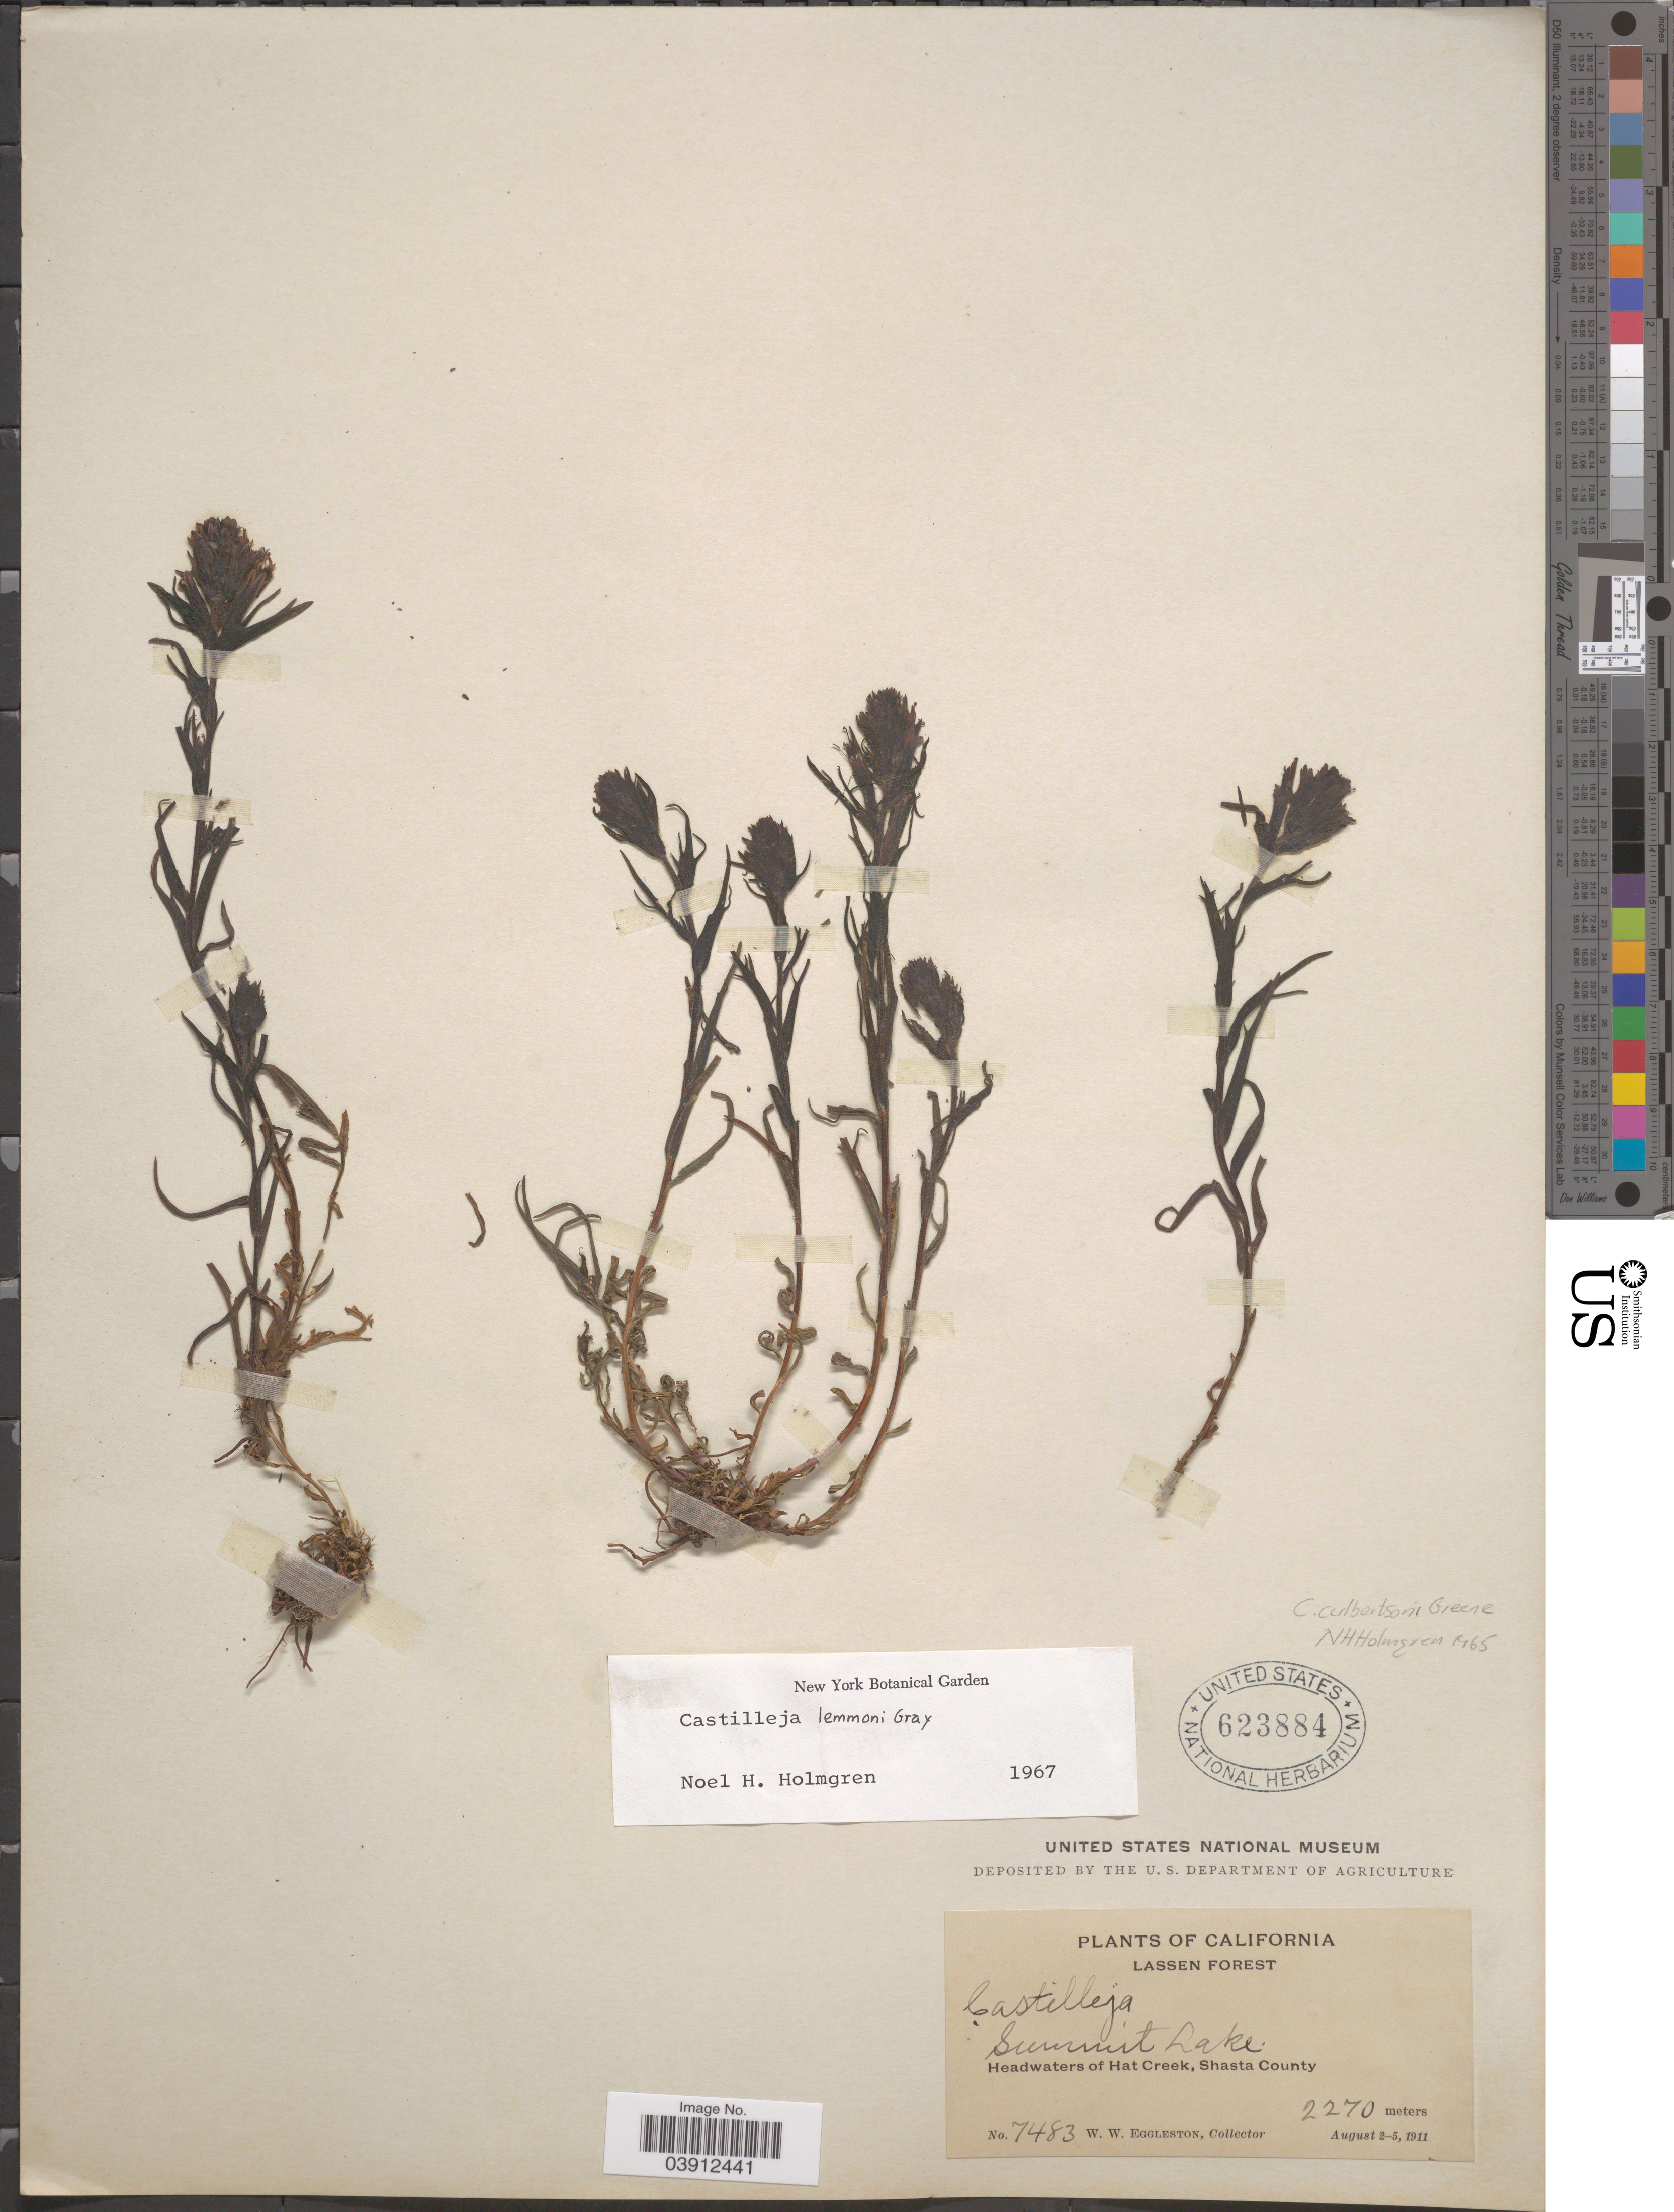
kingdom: Plantae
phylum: Tracheophyta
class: Magnoliopsida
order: Lamiales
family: Orobanchaceae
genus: Castilleja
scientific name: Castilleja lemmonii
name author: A. Gray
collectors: W. W. Eggleston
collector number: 7483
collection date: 1911-08-02/1911-08-05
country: United States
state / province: California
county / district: Shasta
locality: Lassen Forest. Summit Lake. Headwaters of Hat Creek, Shasta County.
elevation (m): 2270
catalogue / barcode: US 623884